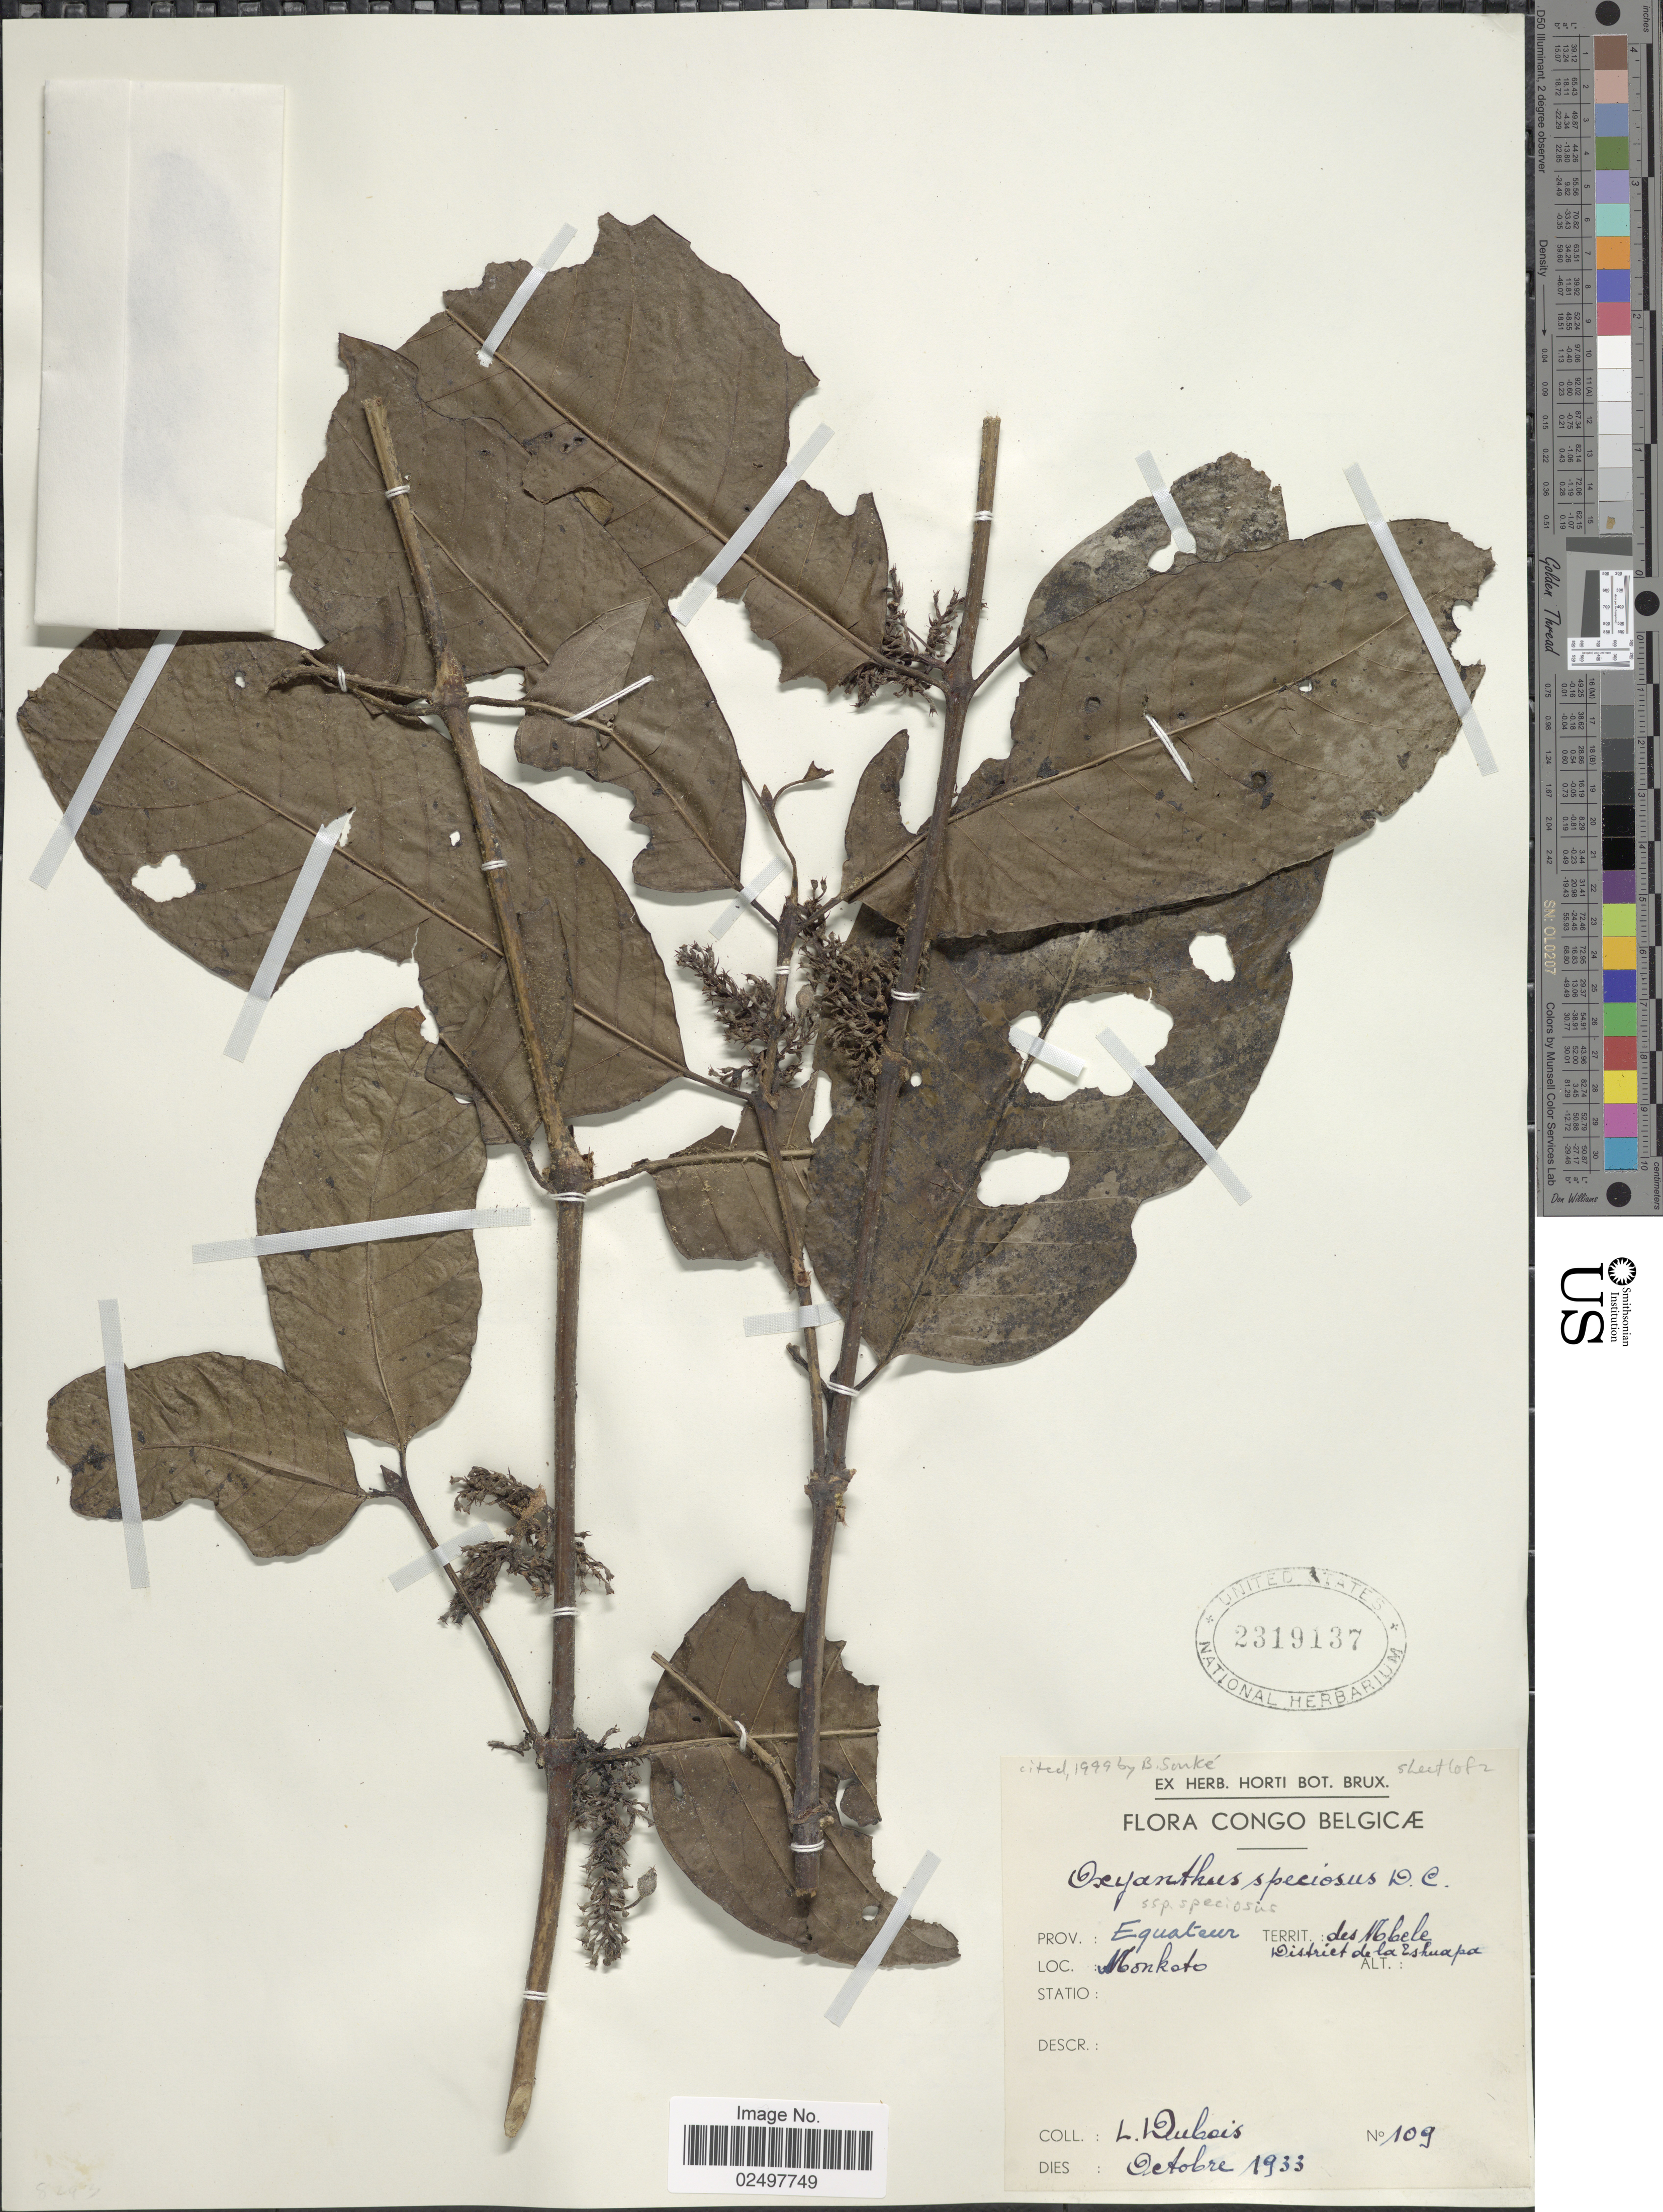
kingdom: Plantae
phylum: Tracheophyta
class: Magnoliopsida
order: Gentianales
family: Rubiaceae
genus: Oxyanthus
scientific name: Oxyanthus speciosus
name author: DC.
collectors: L. Dubois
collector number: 109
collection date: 1933-10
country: Congo, Democratic Republic of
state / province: Equateur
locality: Congo Belgicae, Territ. des Mbele, District de la Tshuapa, Monkoto.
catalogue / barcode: US 2319137